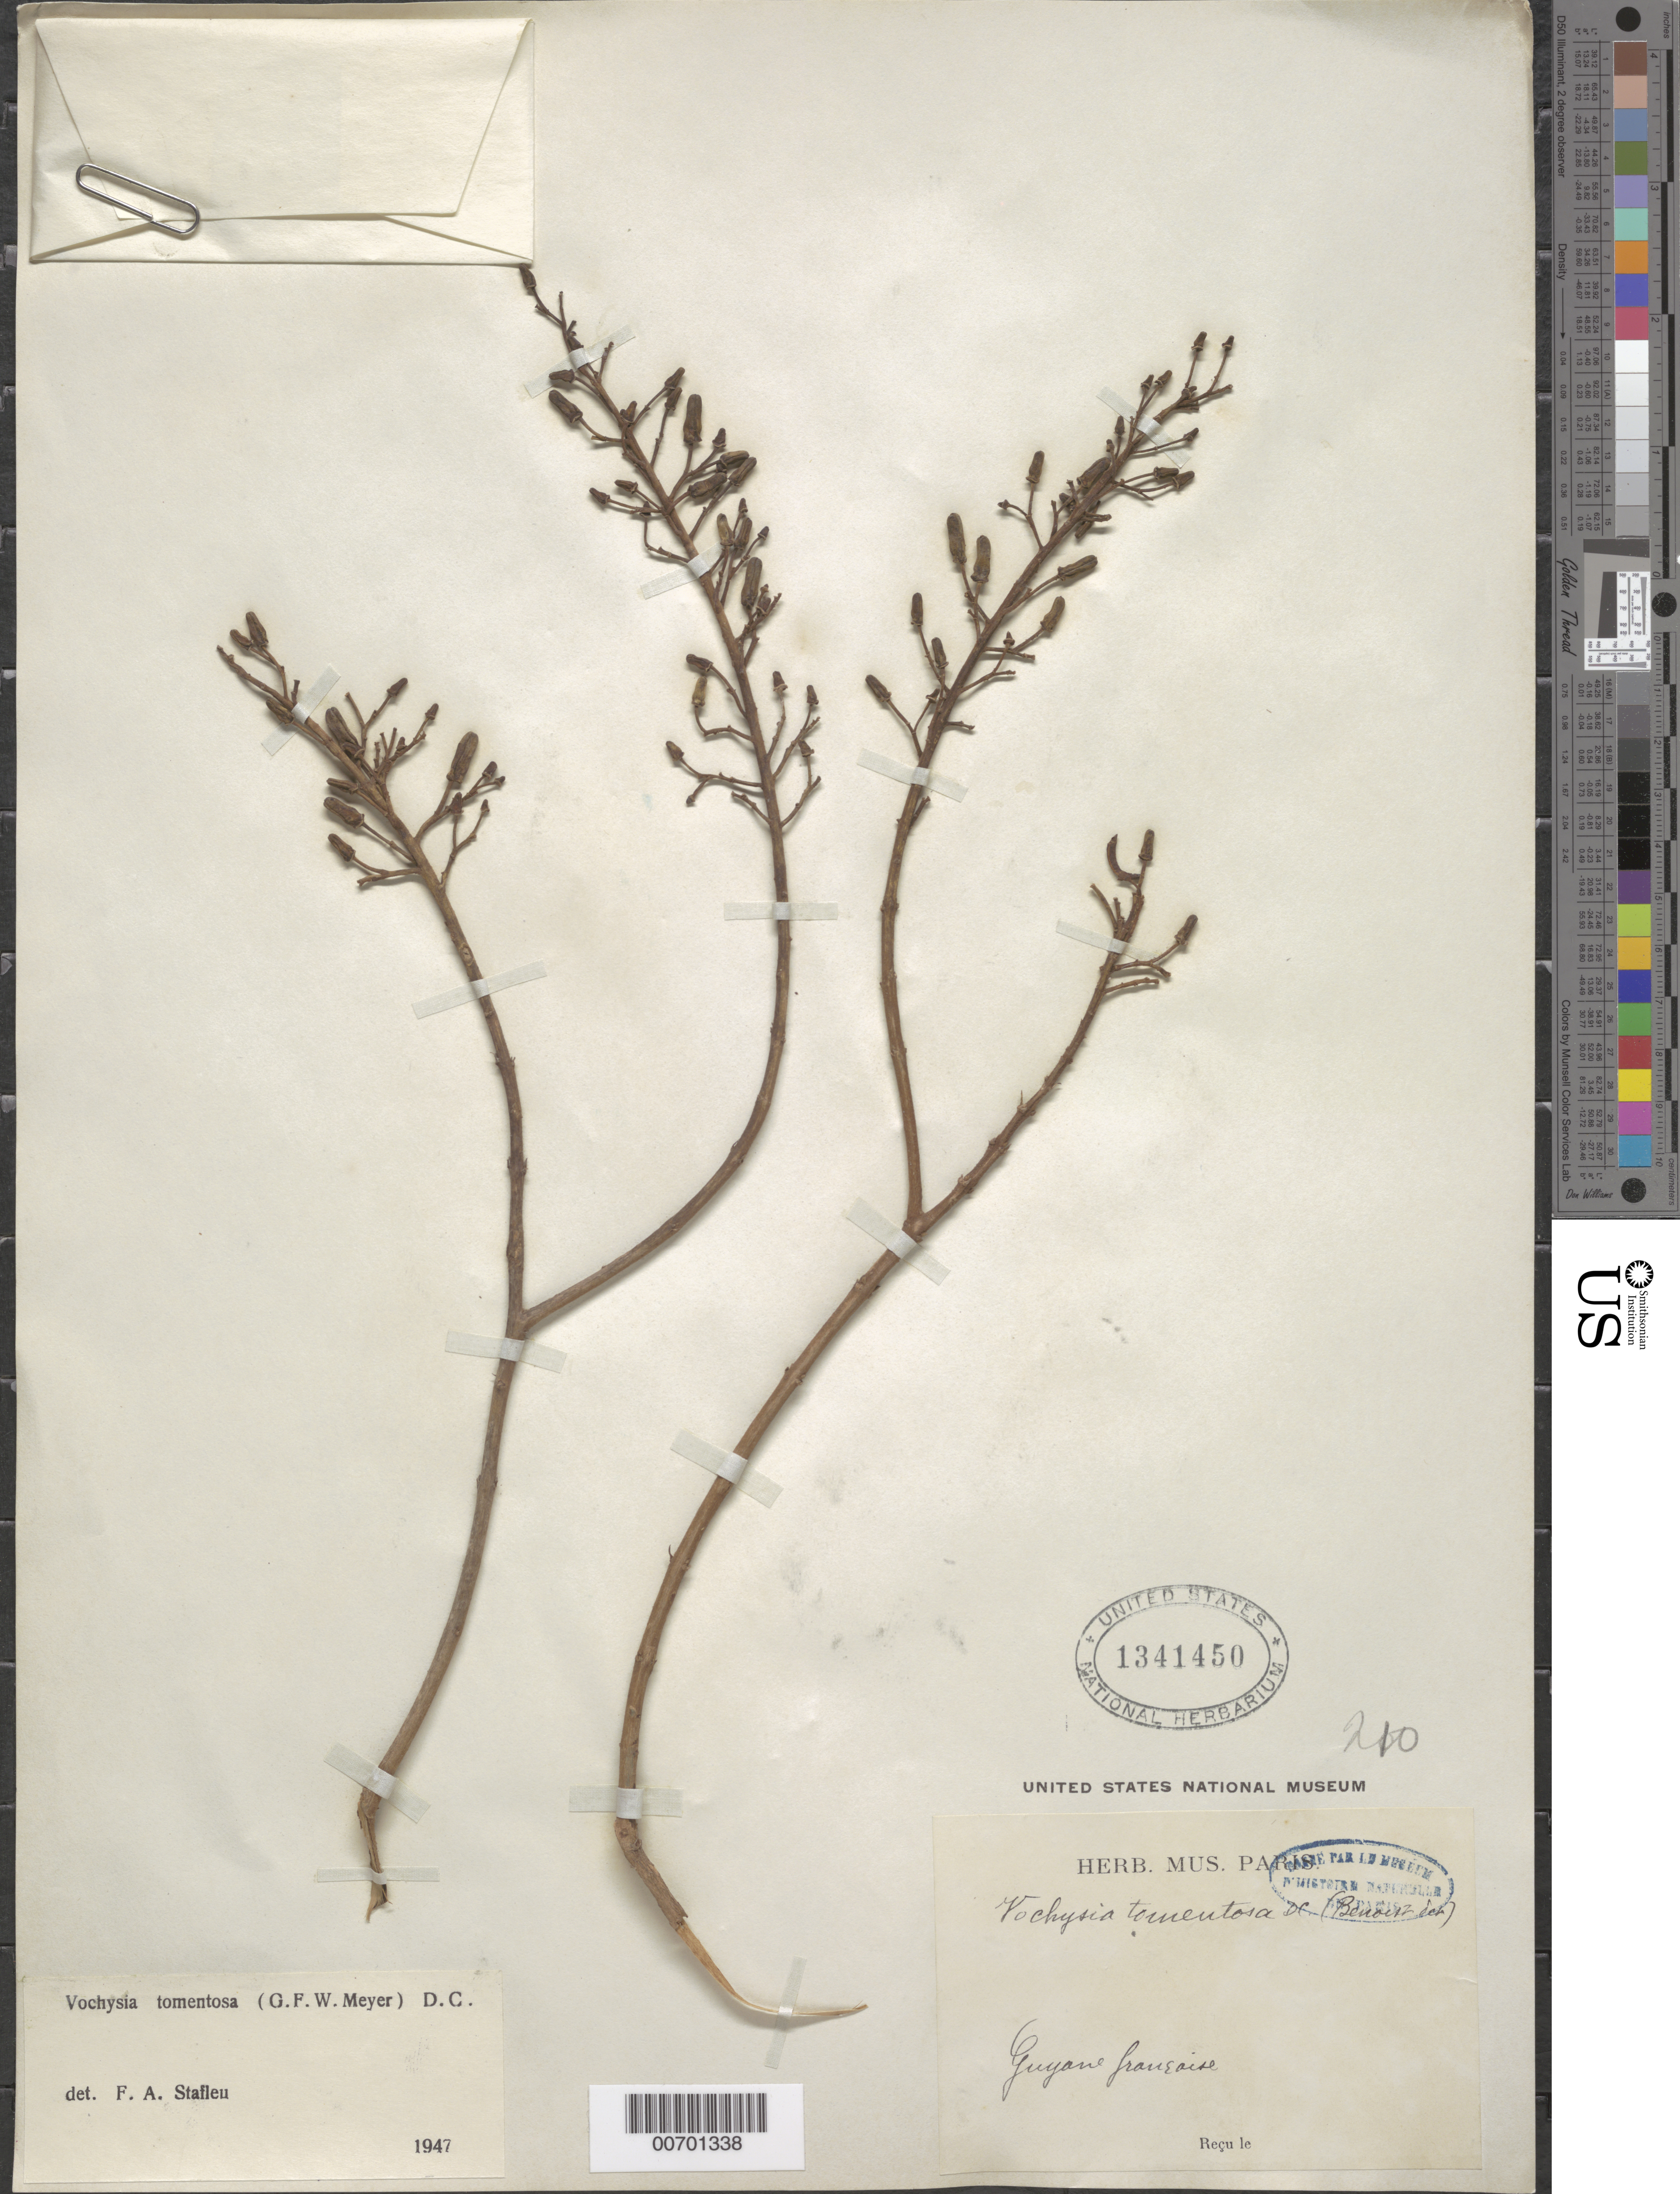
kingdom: Plantae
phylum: Tracheophyta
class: Magnoliopsida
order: Myrtales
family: Vochysiaceae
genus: Vochysia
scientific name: Vochysia tomentosa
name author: (G. Mey.) DC.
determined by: Stafleu, F. A.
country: French Guiana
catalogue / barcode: US 1341450